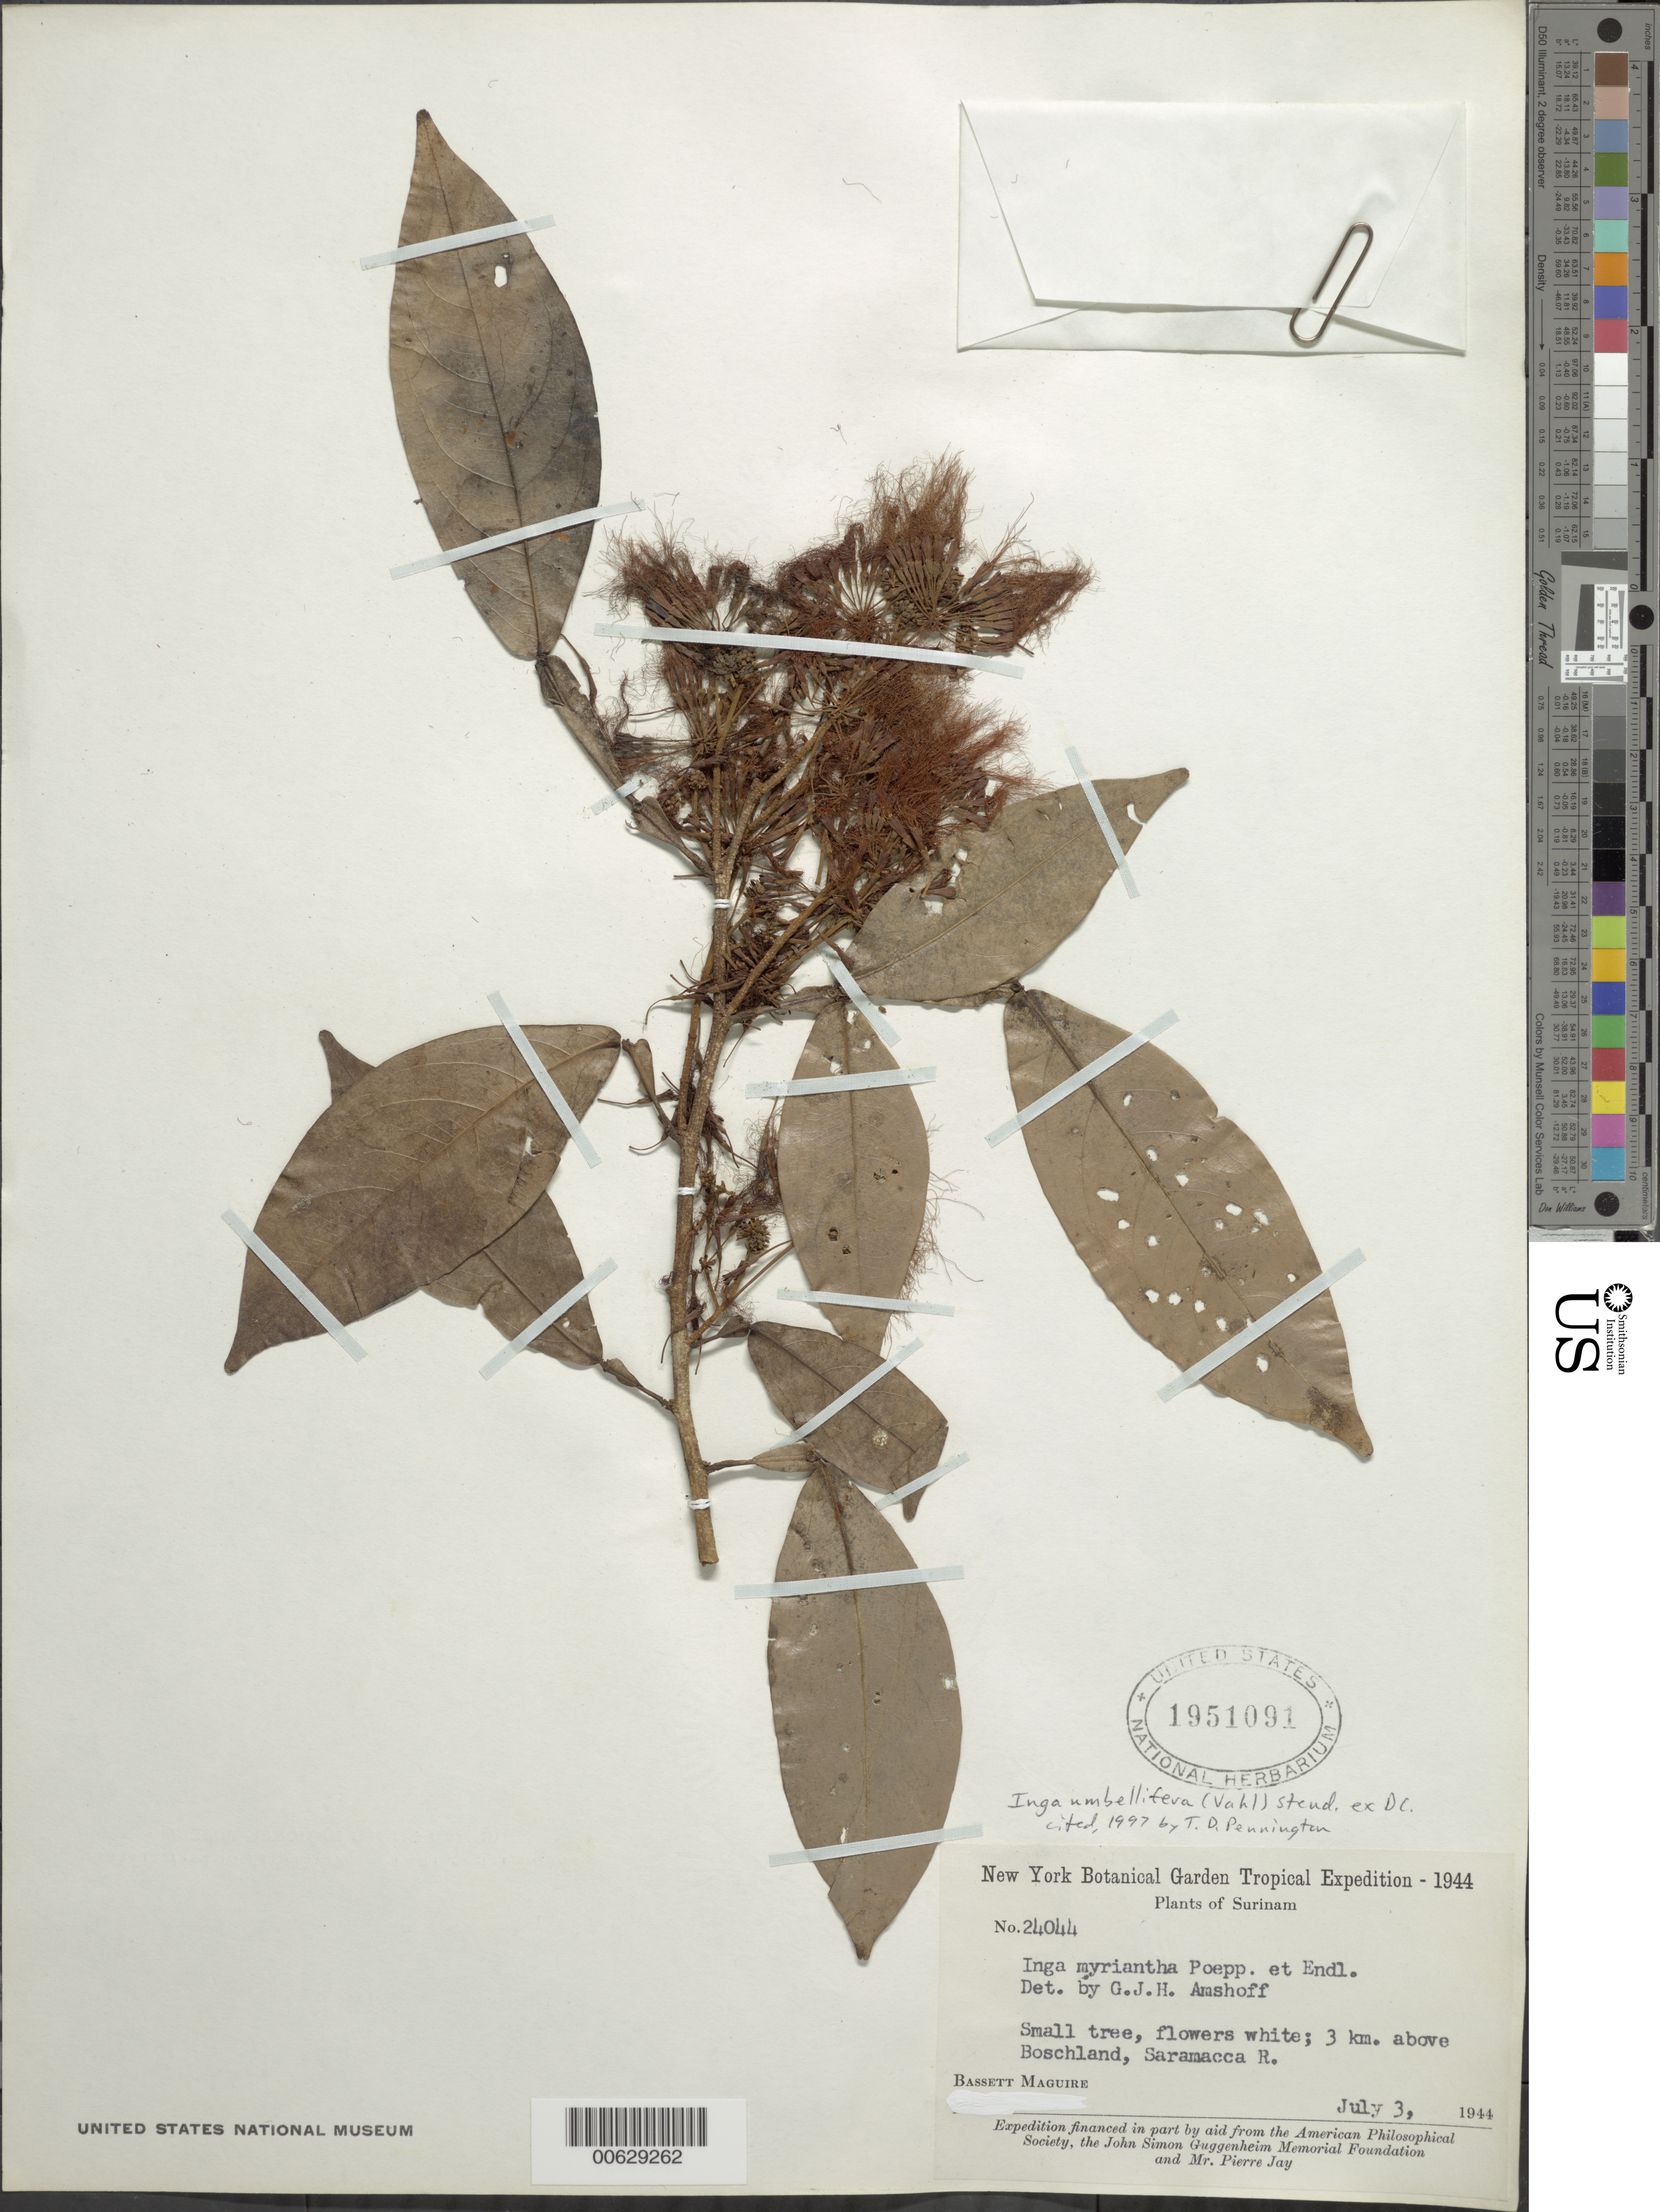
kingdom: Plantae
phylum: Tracheophyta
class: Magnoliopsida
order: Fabales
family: Fabaceae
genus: Inga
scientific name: Inga umbellifera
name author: (Vahl) Steud. ex DC.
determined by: Pennington, T. D., (K)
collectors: B. Maguire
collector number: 24044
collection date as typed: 3-Jul-44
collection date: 1944-07-03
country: Suriname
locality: Saramacca River, 3 km above Boschland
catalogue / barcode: US 1951091